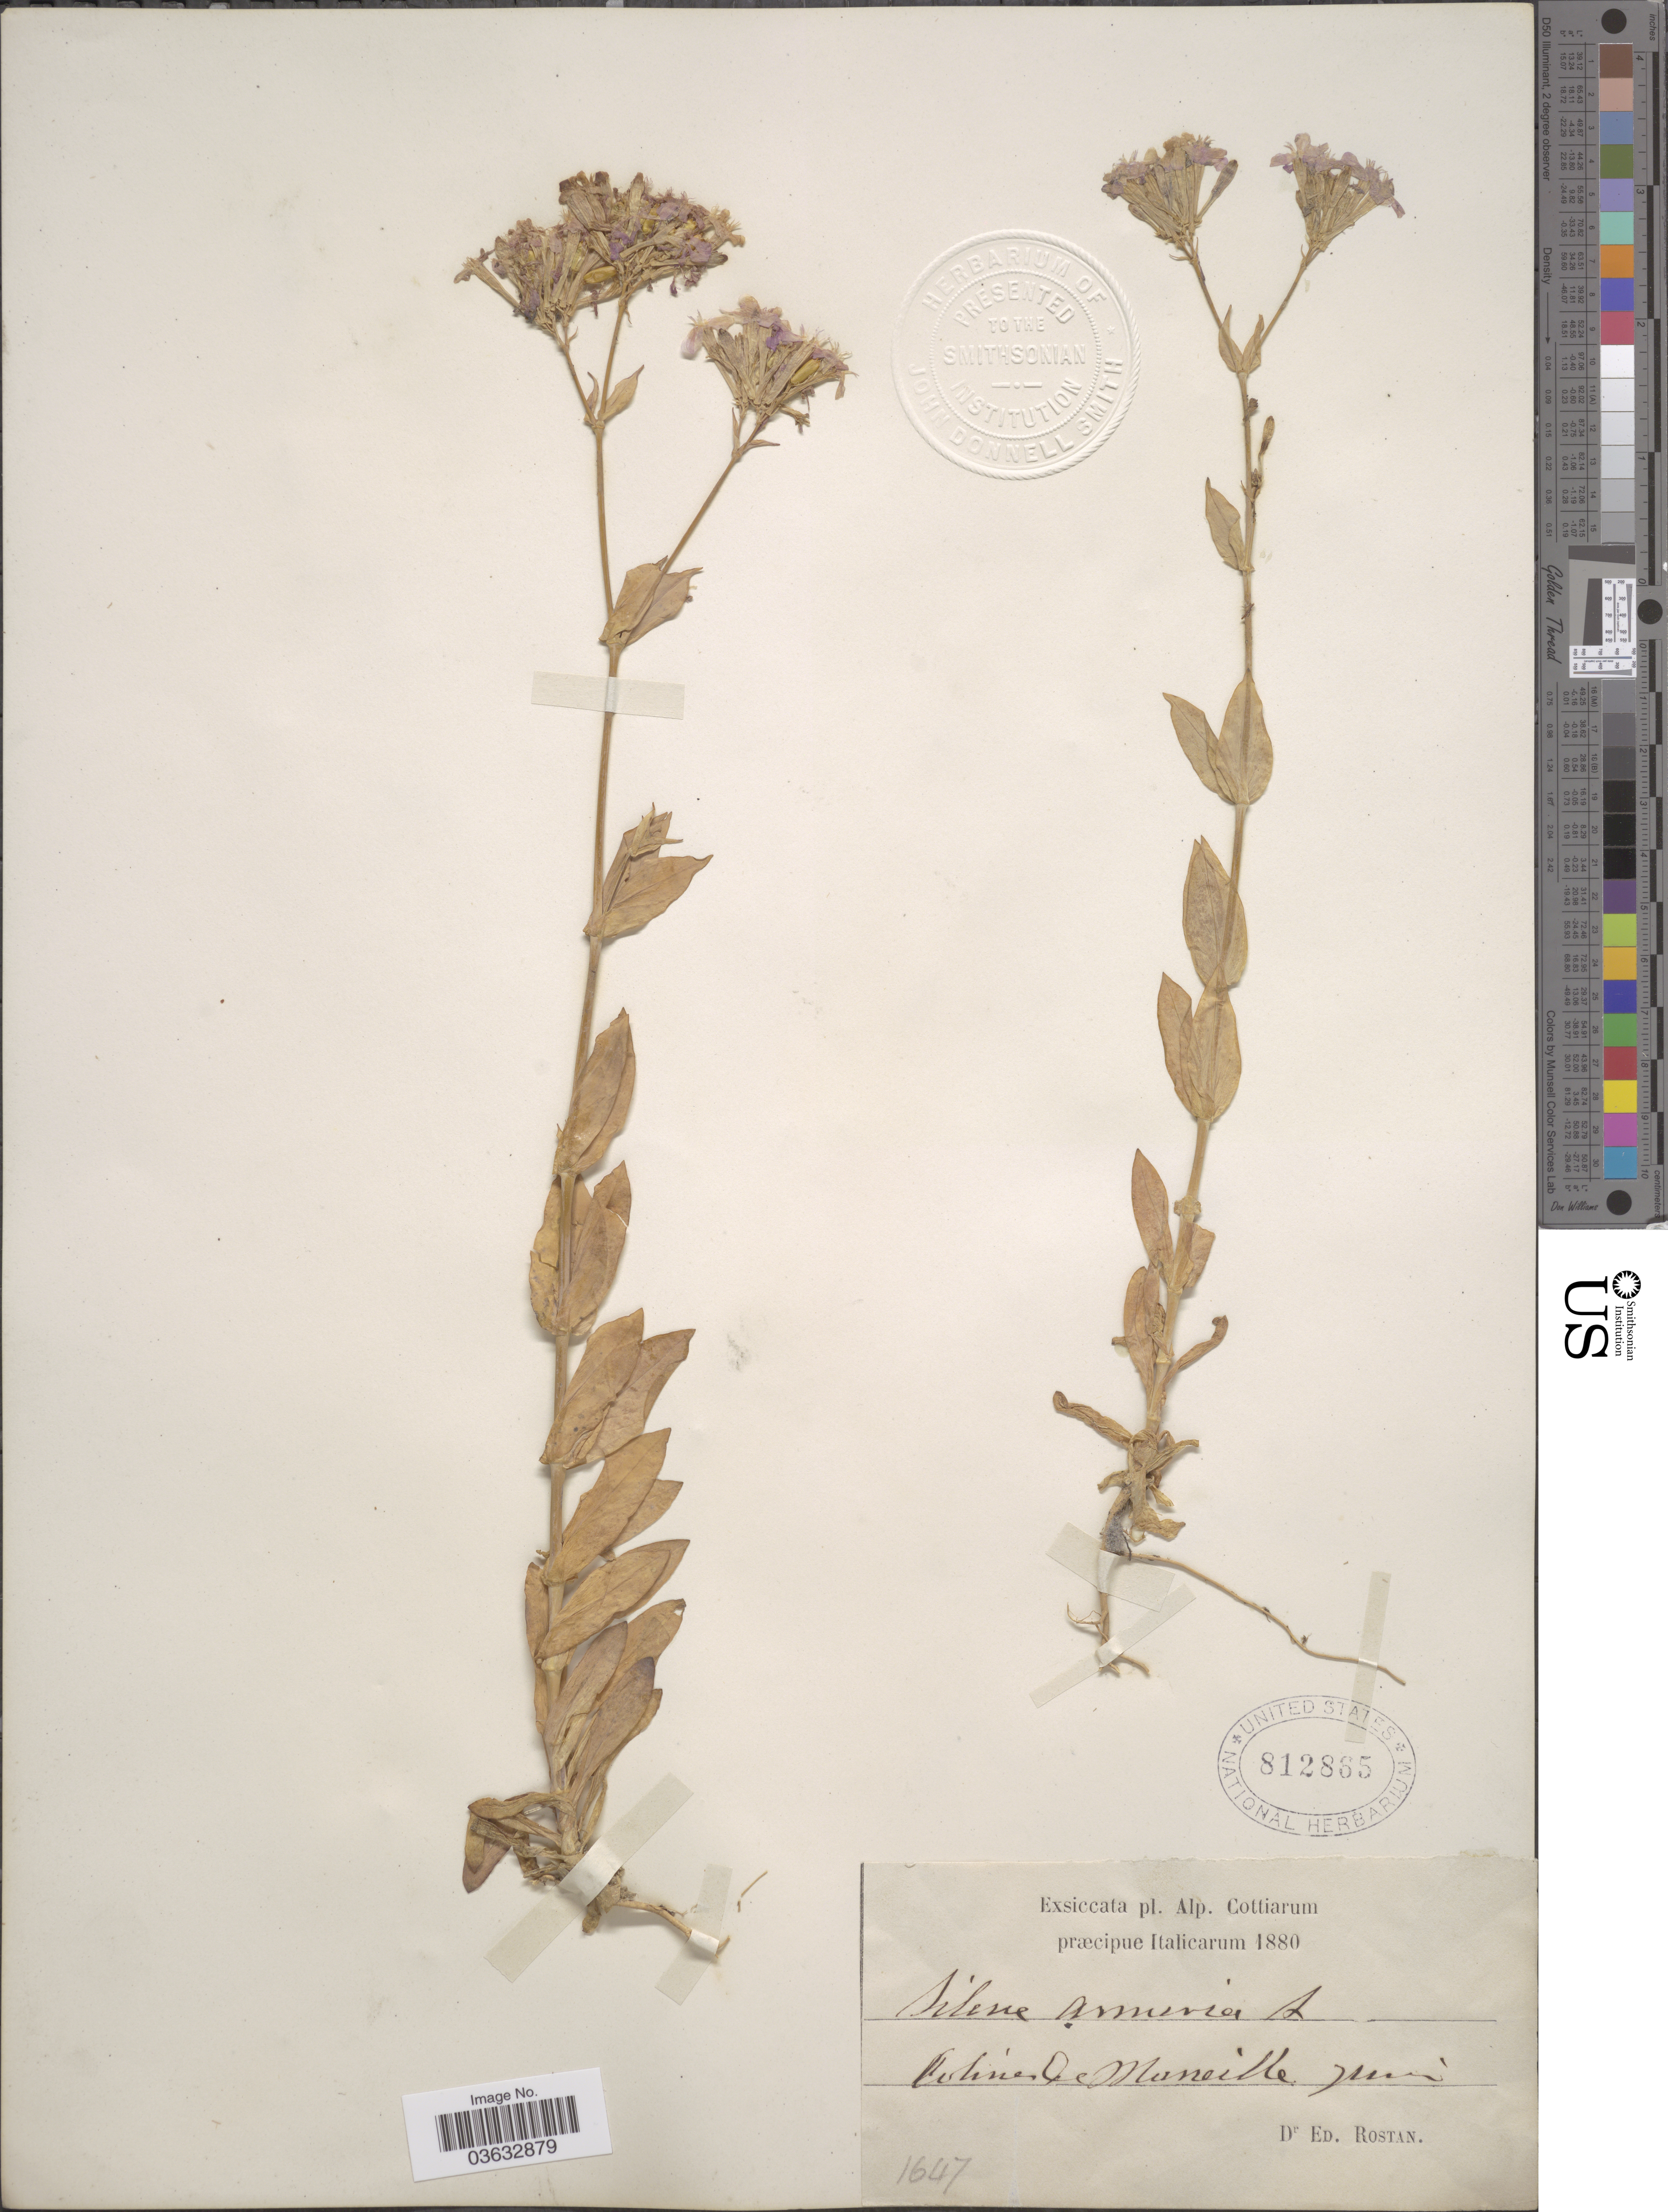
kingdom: Plantae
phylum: Tracheophyta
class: Magnoliopsida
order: Caryophyllales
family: Caryophyllaceae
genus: Atocion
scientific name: Atocion armeria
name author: (L.) Raf.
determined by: U.S. National Herbarium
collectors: E. Rostan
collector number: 1647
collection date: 1880-06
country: Italy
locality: Alp. Cottiarum. Colines de Maneille [interpreted].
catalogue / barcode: US 812865